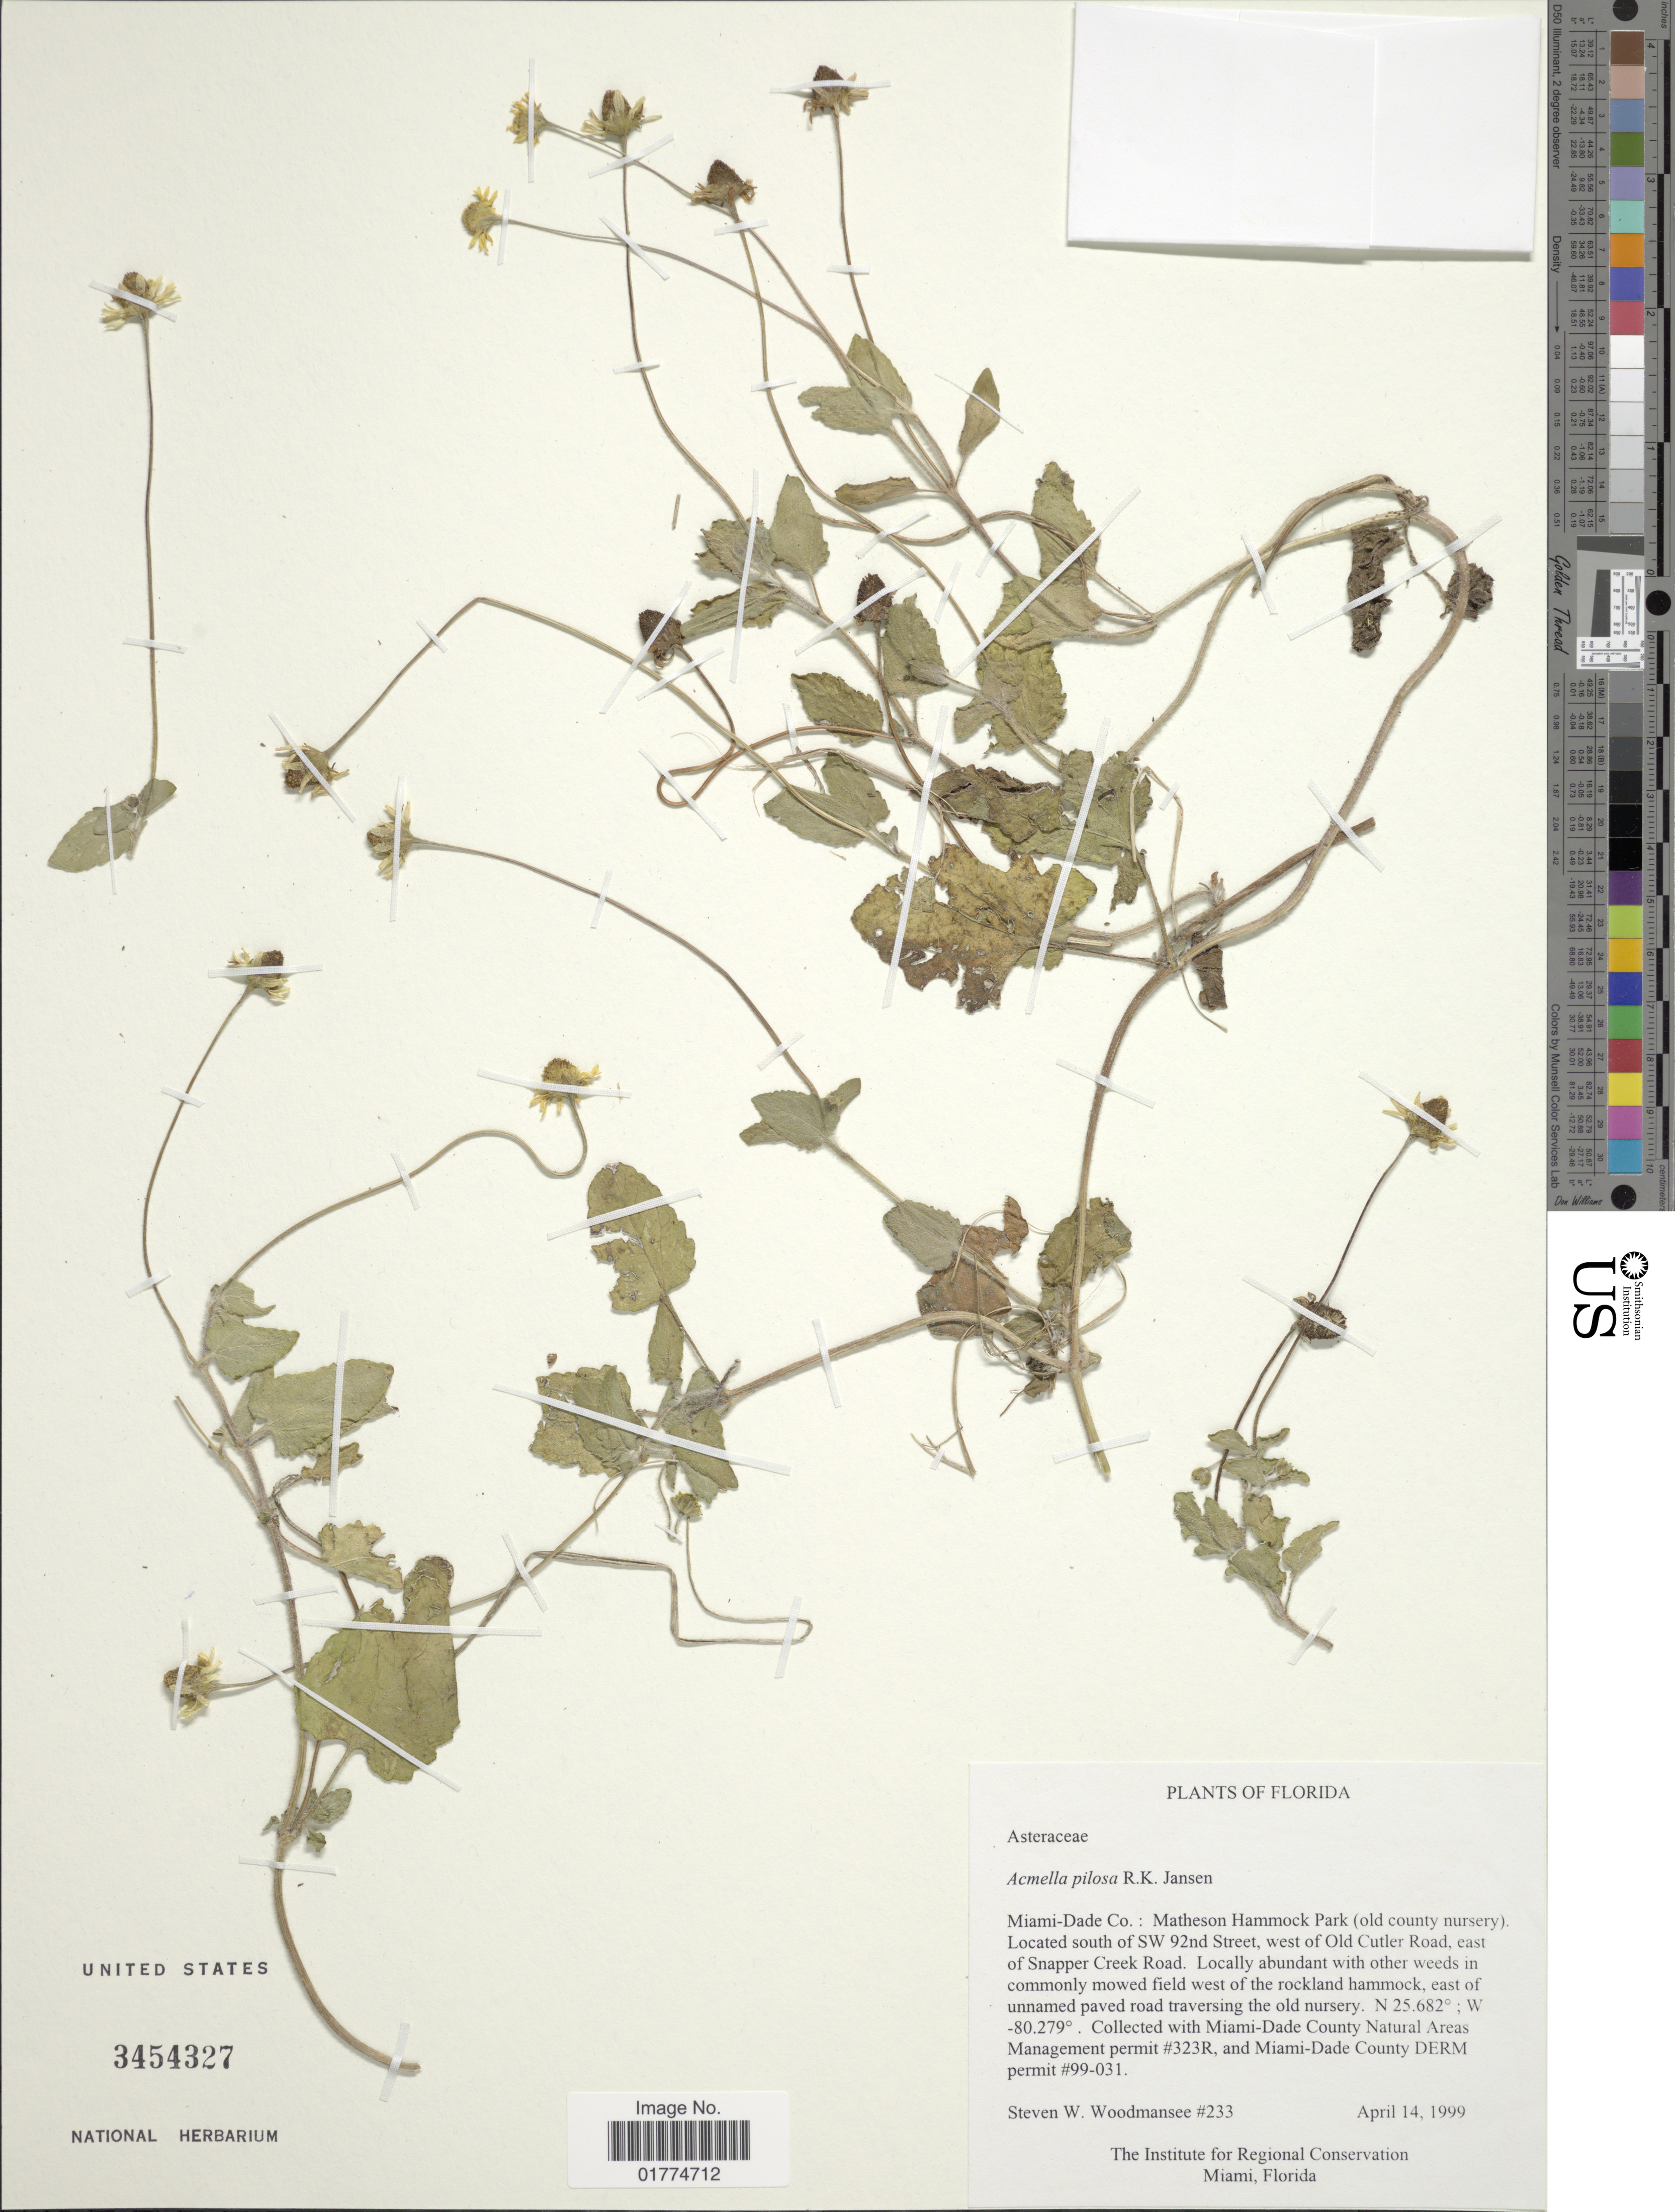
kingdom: Plantae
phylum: Tracheophyta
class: Magnoliopsida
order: Asterales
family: Asteraceae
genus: Acmella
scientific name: Acmella pilosa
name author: R.K. Jansen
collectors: S. Woodmansee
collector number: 233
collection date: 1999-04-14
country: United States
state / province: Florida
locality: Miami-Dade Co.: Matheson Hammock Park (old county nursery). south of SW 92nd Street, west of Old Cutler Road, east of Snapper Creek Road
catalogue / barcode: US 3454327